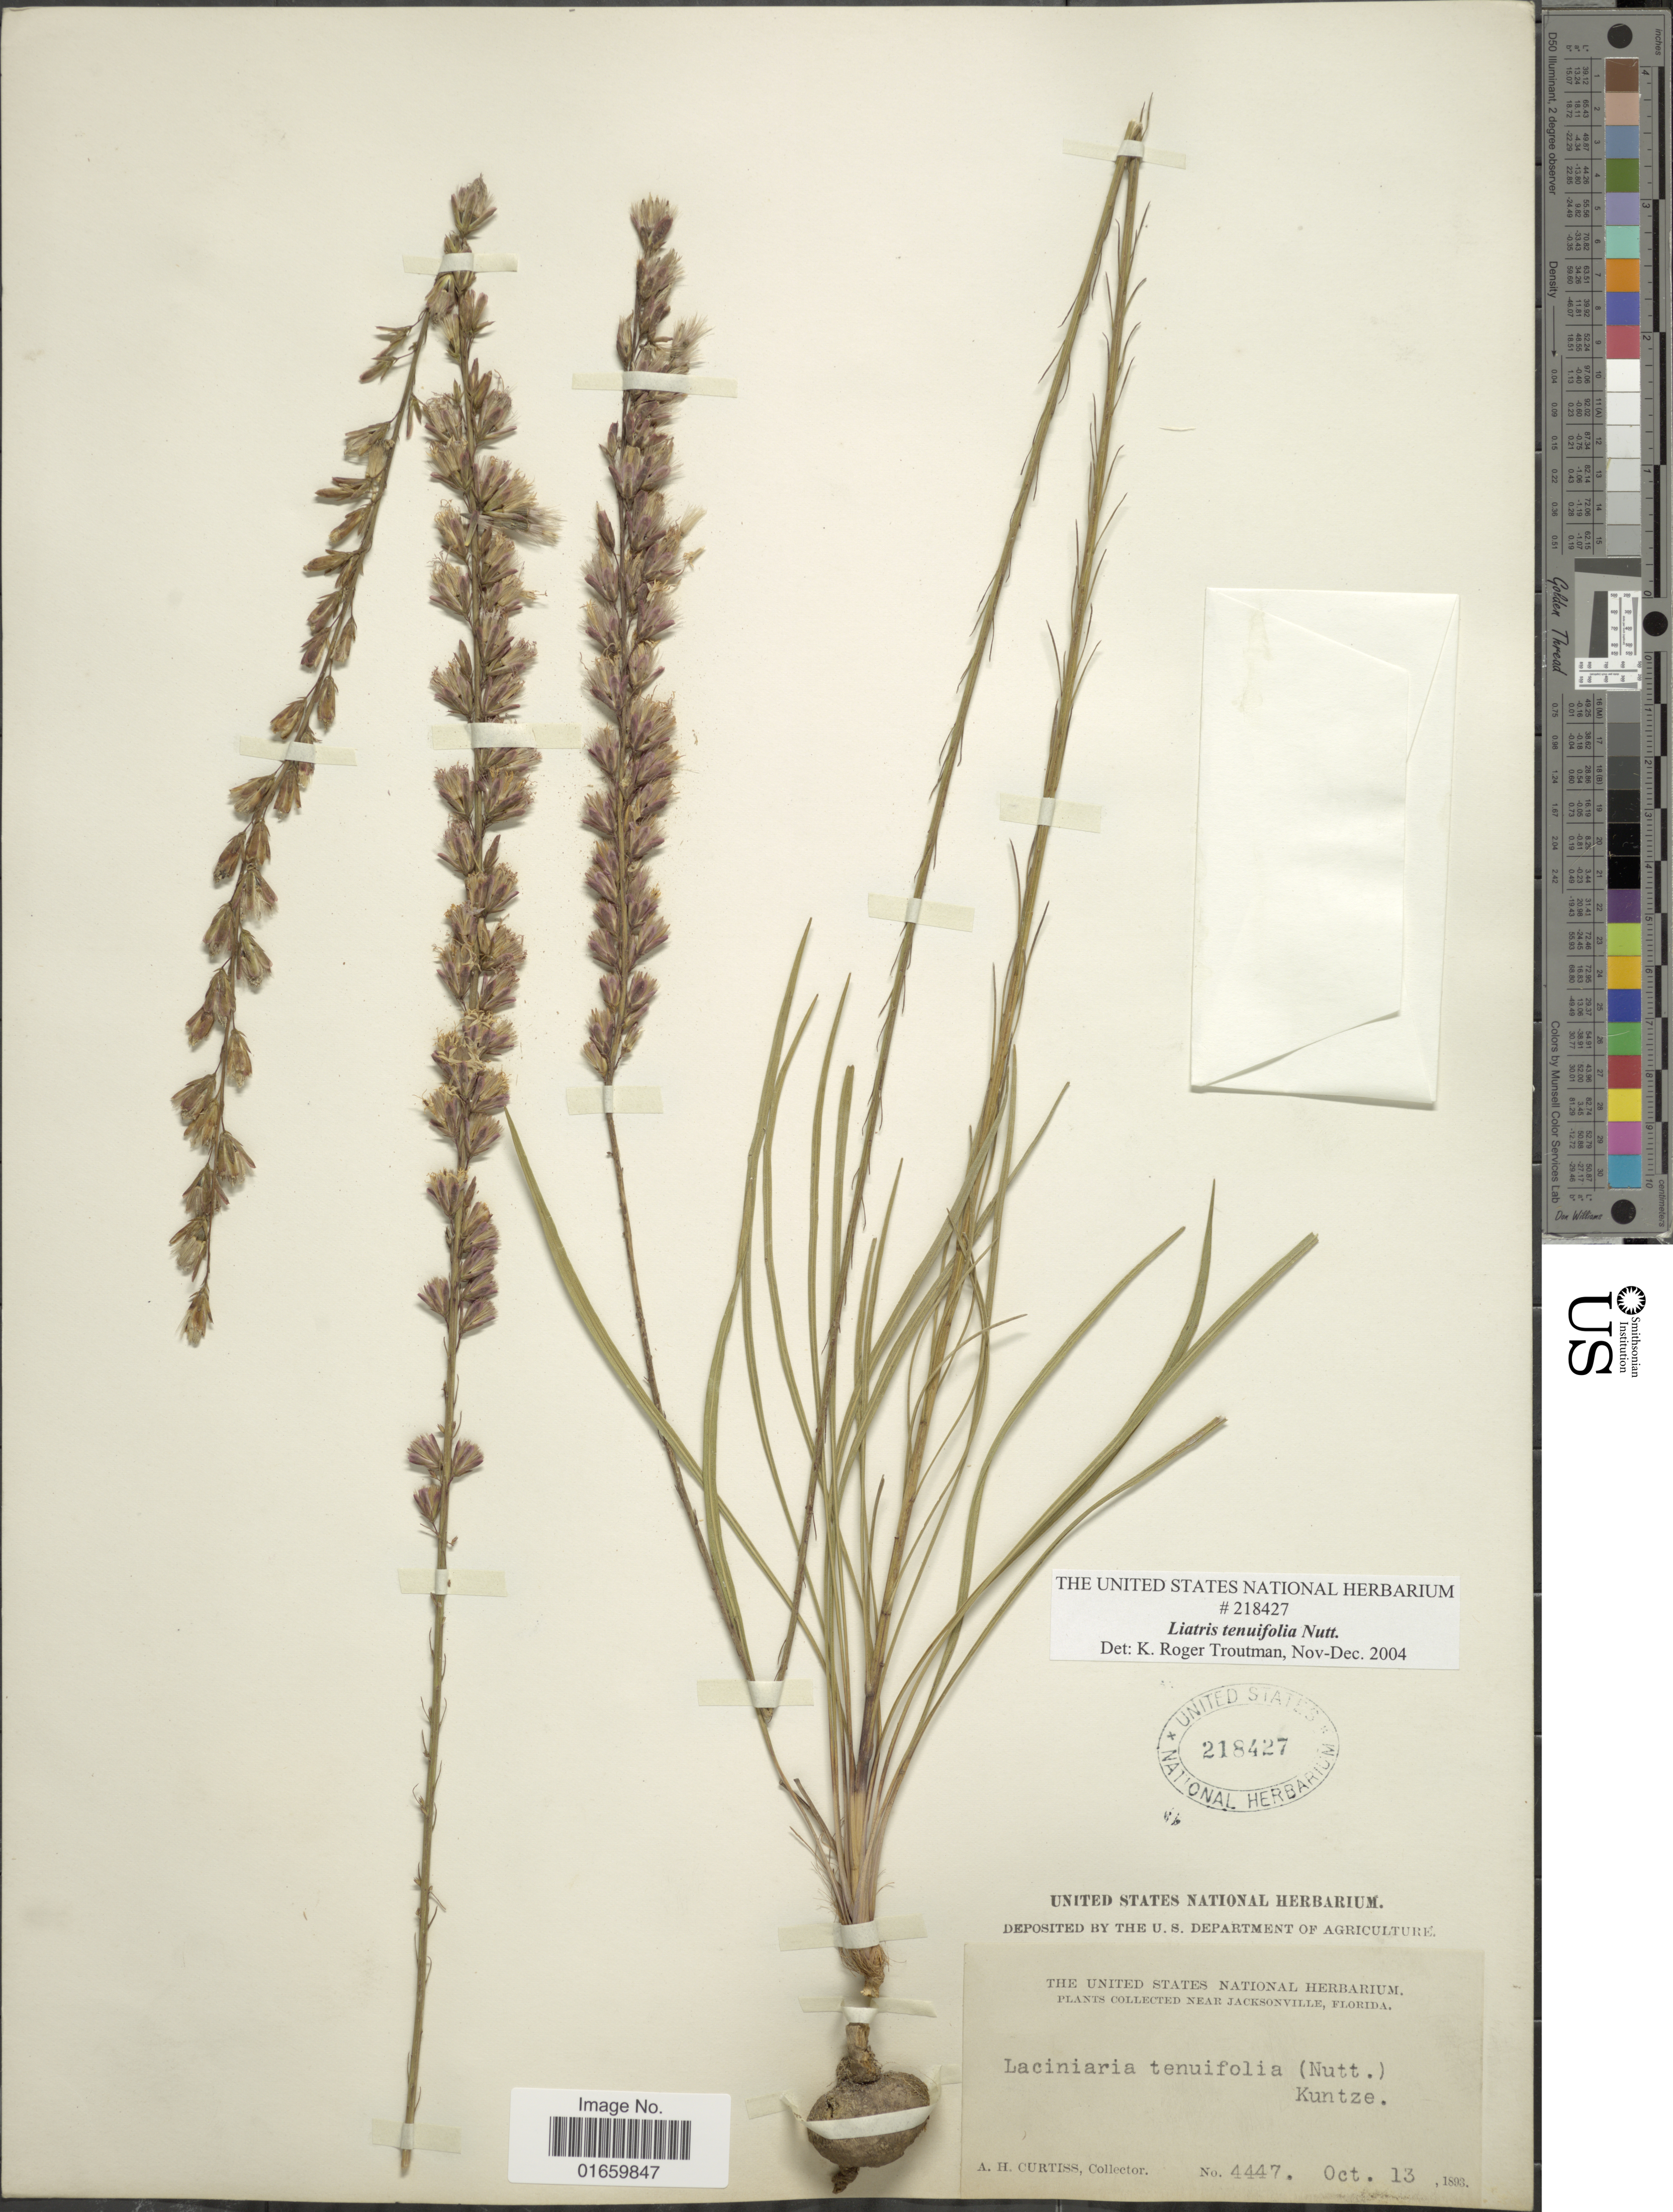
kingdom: Plantae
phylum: Tracheophyta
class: Magnoliopsida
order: Asterales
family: Asteraceae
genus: Liatris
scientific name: Liatris tenuifolia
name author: Nutt.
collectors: A. H. Curtiss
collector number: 4447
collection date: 1893-10-13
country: United States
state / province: Florida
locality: Near Jacksonville, Florida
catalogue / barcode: US 218427